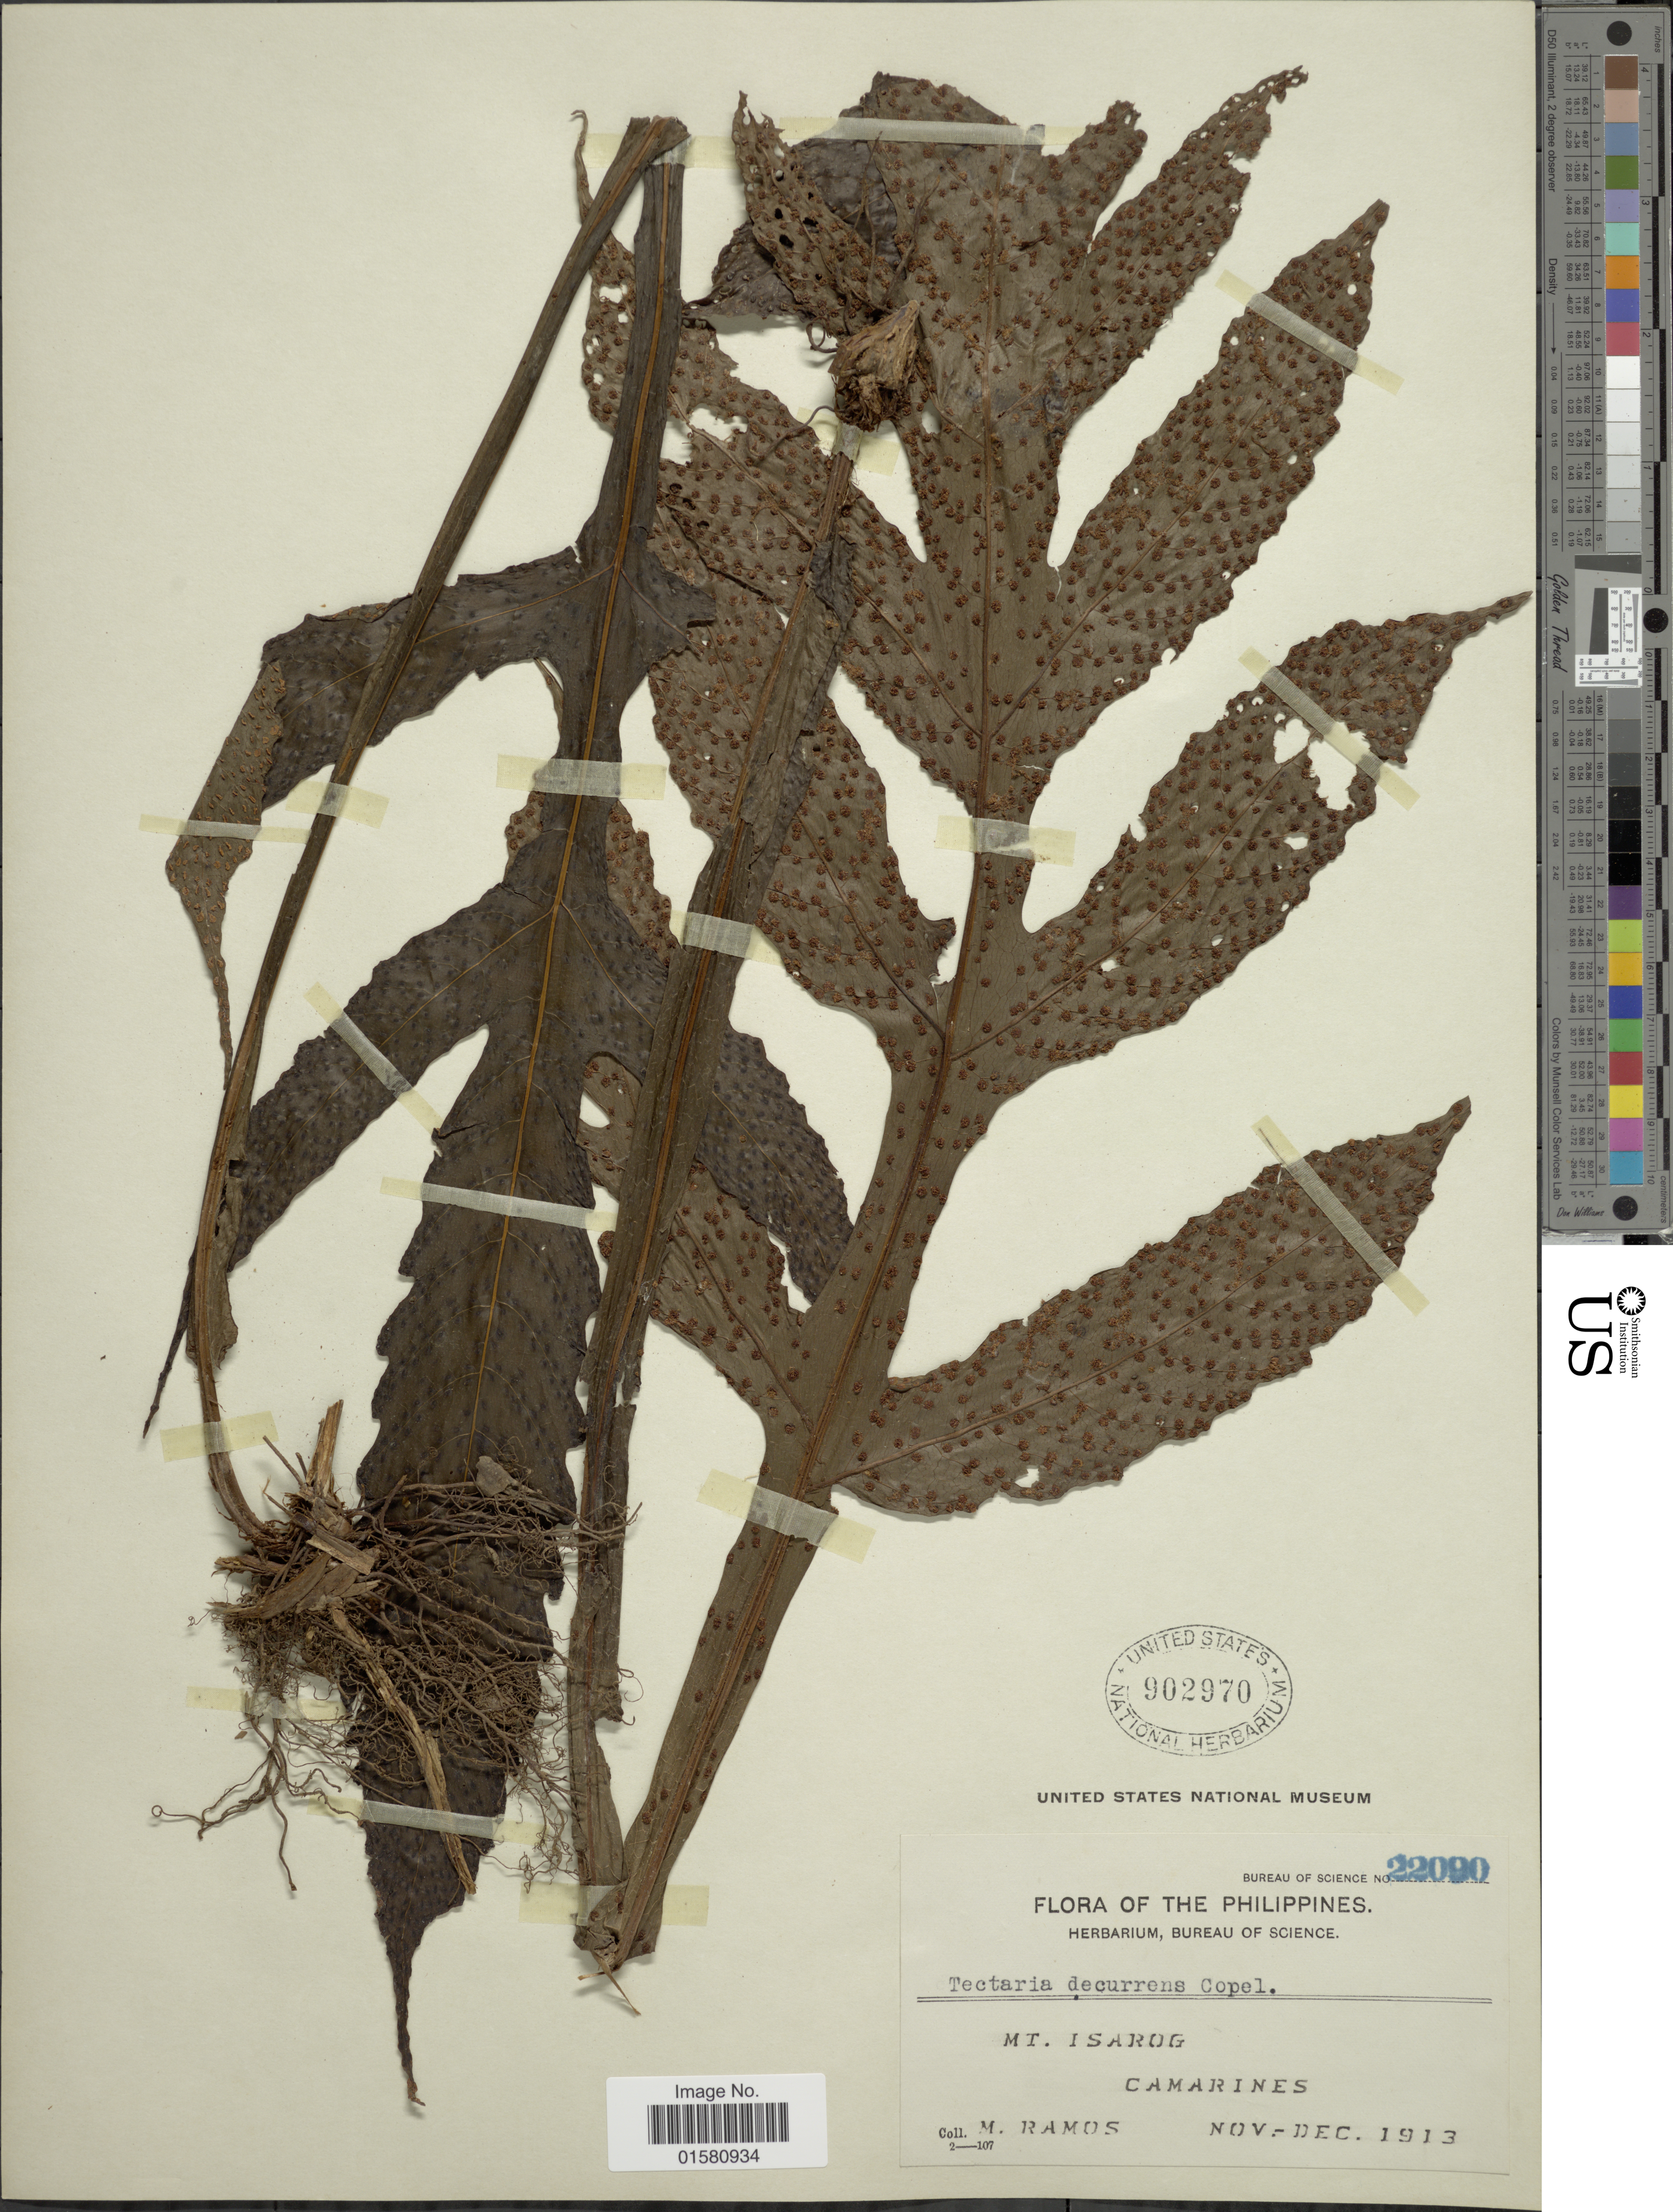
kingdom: Plantae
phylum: Tracheophyta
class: Polypodiopsida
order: Polypodiales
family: Tectariaceae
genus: Tectaria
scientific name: Tectaria decurrens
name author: (Presel.) Copel. in Elmer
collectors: M. Ramos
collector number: Bureau of Science 22090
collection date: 1913-11/1913-12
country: Philippines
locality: Mt. Isarog, Camarines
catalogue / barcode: US 902970